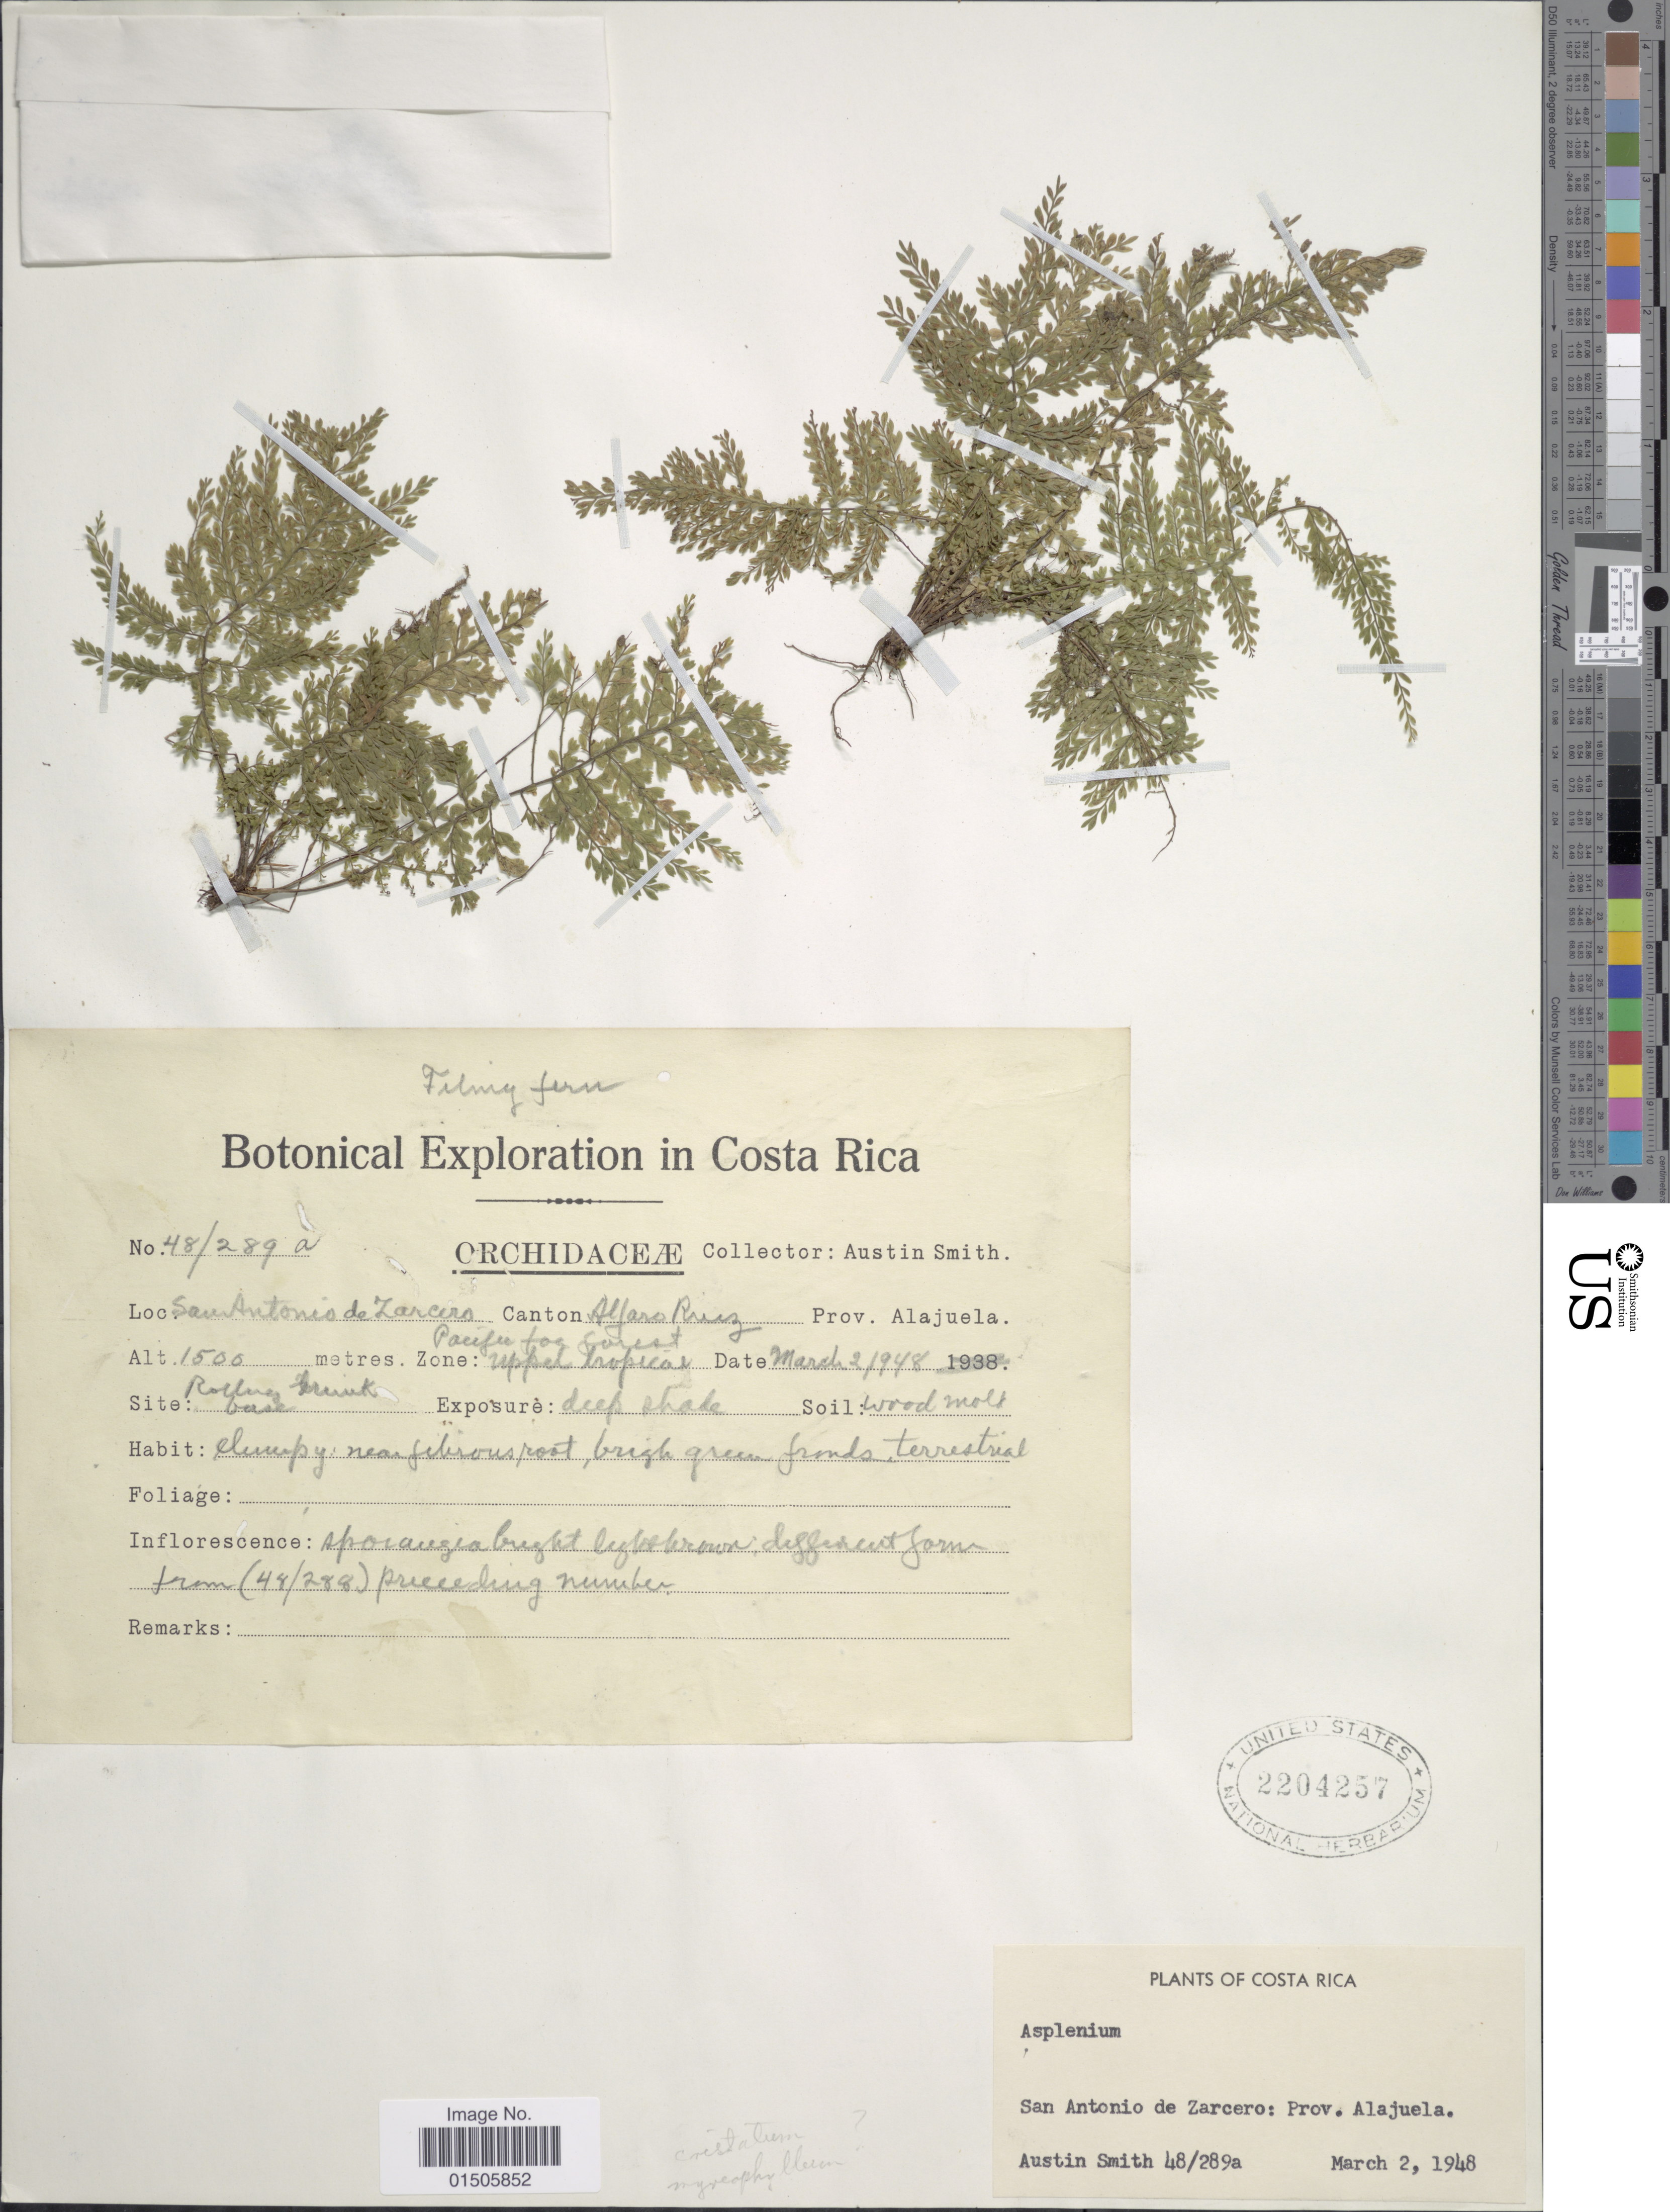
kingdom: Plantae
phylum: Tracheophyta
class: Polypodiopsida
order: Polypodiales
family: Aspleniaceae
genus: Asplenium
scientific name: Asplenium cristatum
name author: Lam.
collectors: Aust P. Smith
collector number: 48/289a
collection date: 1948-03-02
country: Costa Rica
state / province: Alajuela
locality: San Antonio de Zarcero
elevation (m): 1500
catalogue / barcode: US 2204257